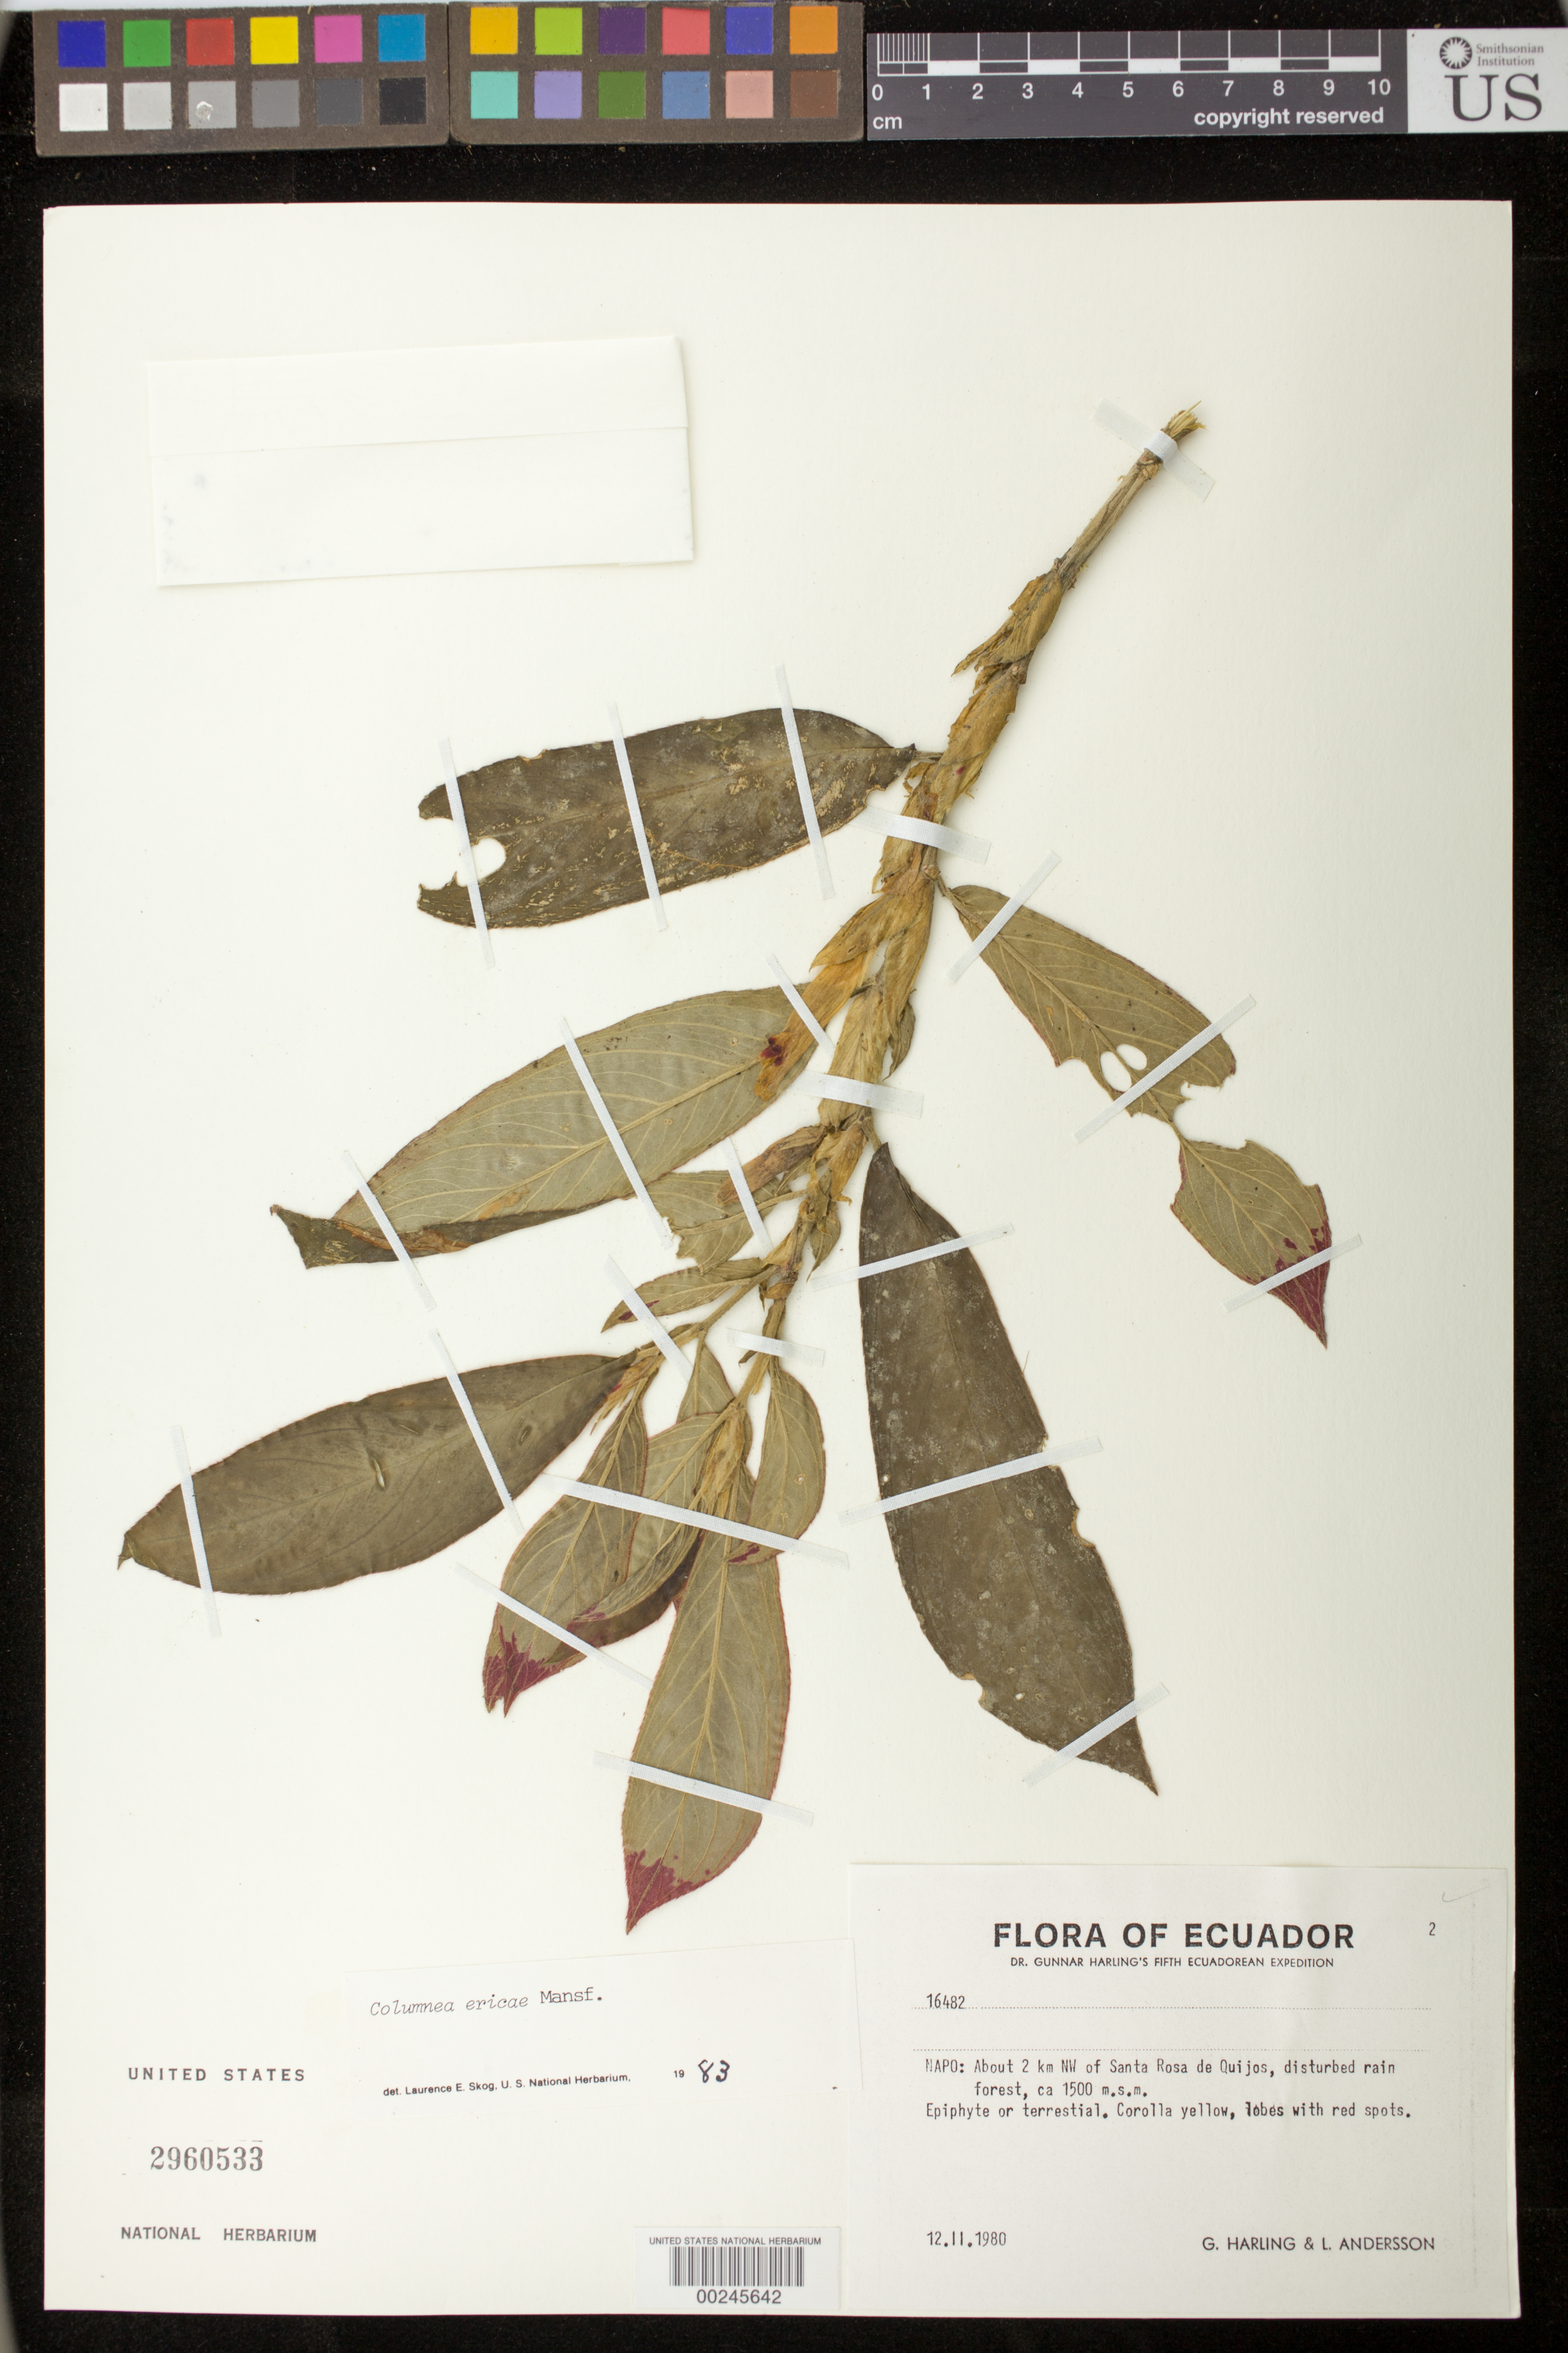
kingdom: Plantae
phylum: Tracheophyta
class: Magnoliopsida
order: Lamiales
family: Gesneriaceae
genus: Columnea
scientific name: Columnea ericae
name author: Mansf.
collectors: G. Harling & L. Andersson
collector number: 16482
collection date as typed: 12 Feb 1980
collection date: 1980-02-12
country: Ecuador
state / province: Napo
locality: About 2 km NW of Santa Rosa de Quijos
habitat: Disturbed rain forest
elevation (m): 1500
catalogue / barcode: US 2960533